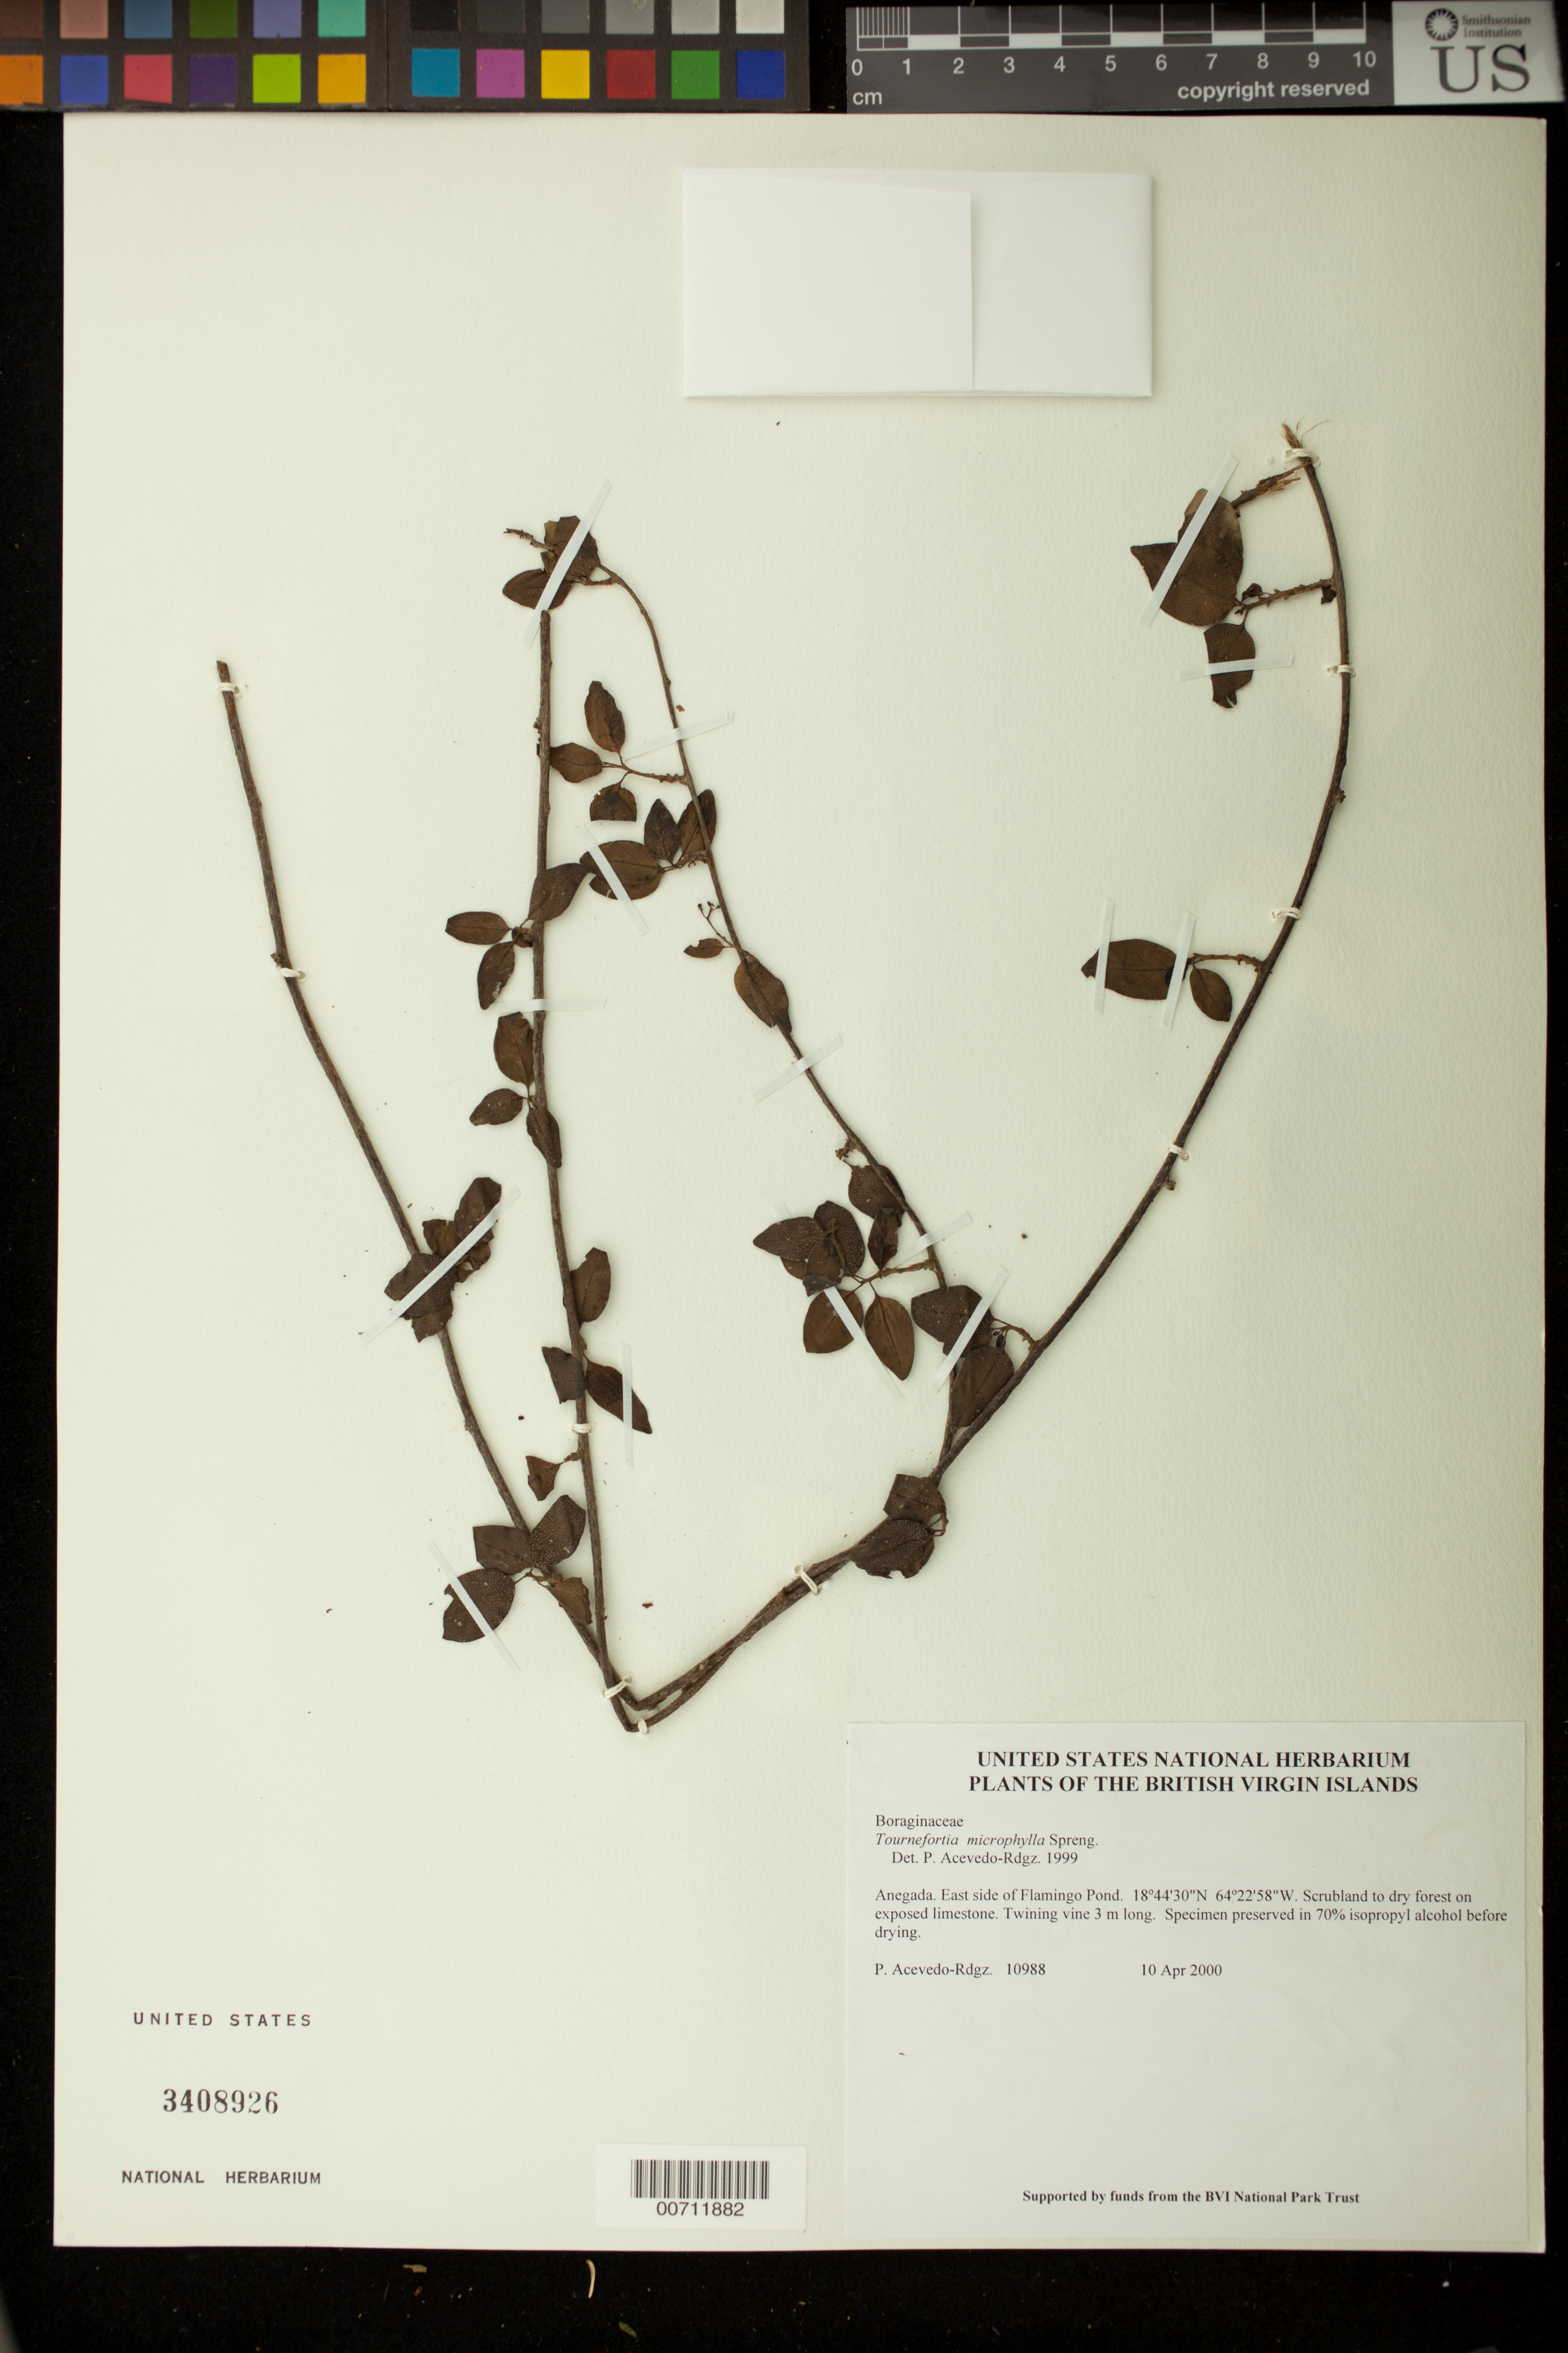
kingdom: Plantae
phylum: Tracheophyta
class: Magnoliopsida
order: Boraginales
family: Heliotropiaceae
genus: Myriopus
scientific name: Myriopus microphyllus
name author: (Bertero ex Spreng.) Feuillet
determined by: Feuillet, C.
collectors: P. Acevedo-Rodr.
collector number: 10988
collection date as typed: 10 Apr 2000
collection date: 2000-04-10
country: British Virgin Islands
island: Anegada I.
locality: East side of Flamingo Pond.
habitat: Scrubland to dry forest on exposed limestone.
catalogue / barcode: US 3408926